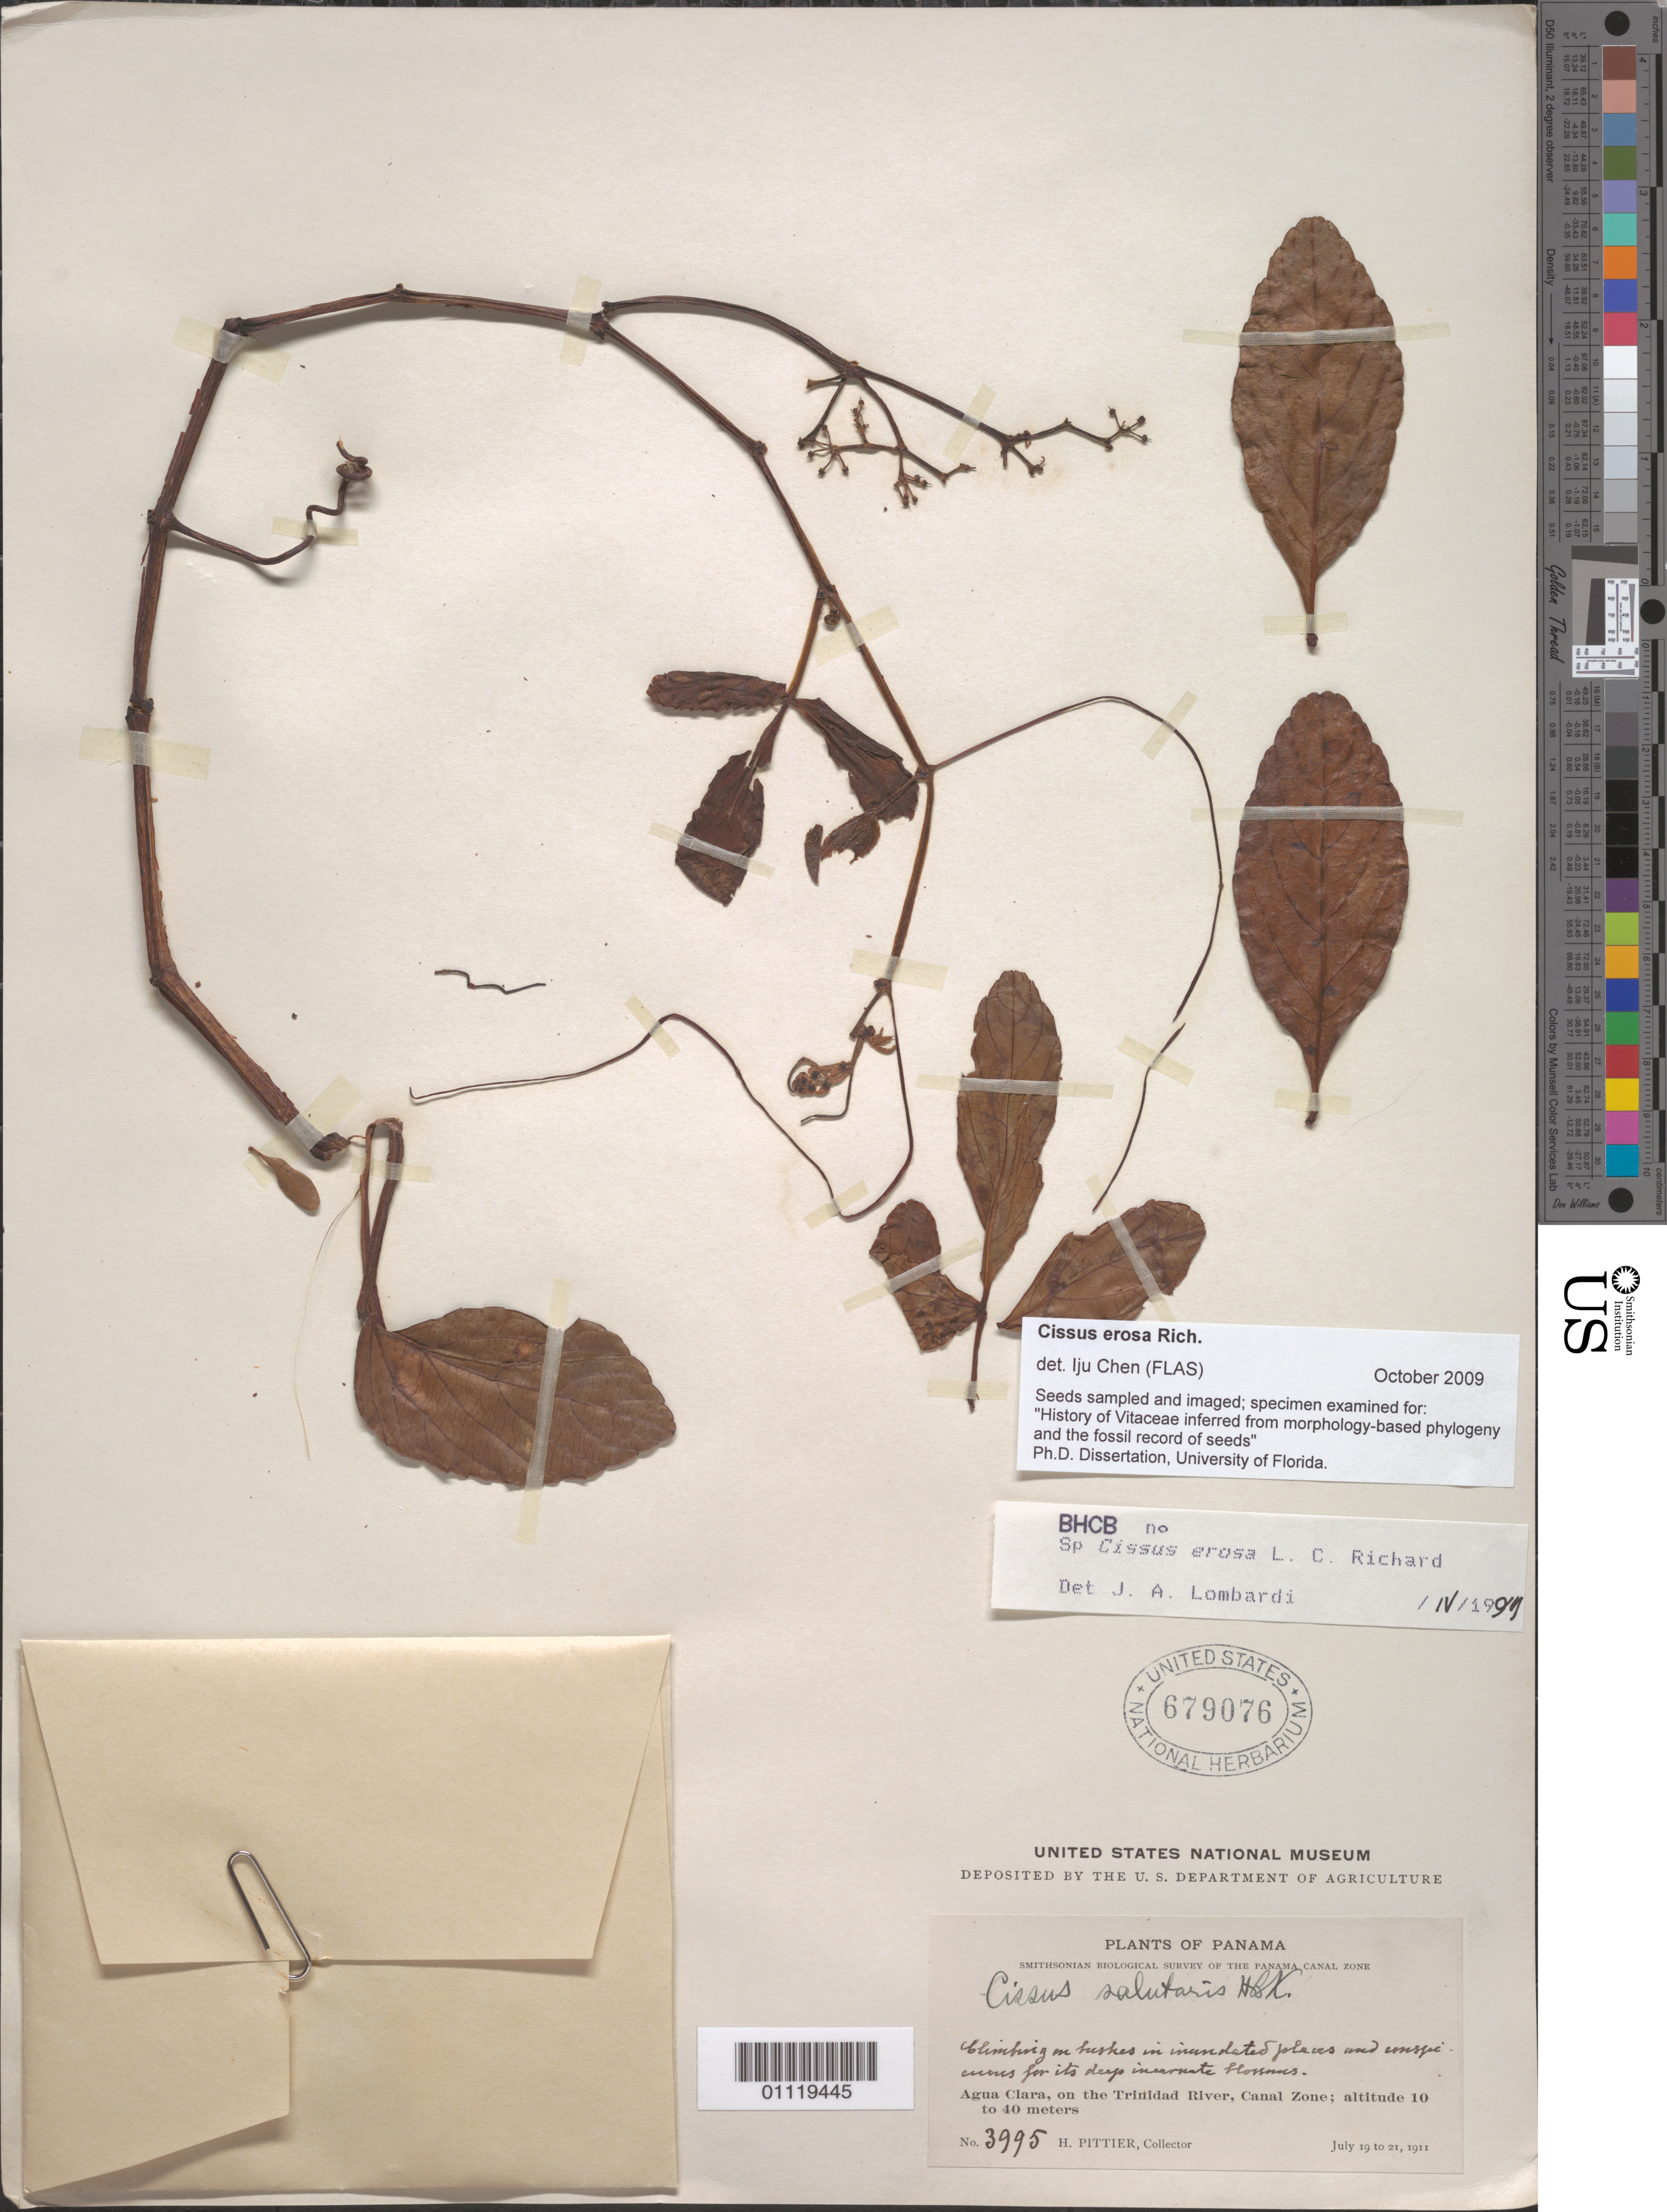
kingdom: Plantae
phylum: Tracheophyta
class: Magnoliopsida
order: Vitales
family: Vitaceae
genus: Cissus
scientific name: Cissus erosa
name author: Rich.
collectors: H. F. Pittier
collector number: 3995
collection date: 1911-07-19/1911-07-21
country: Panama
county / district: Canal Zone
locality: Agua Clara, on the Trinidad River.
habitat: Climbing on bushes.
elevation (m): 10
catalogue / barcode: US 679076